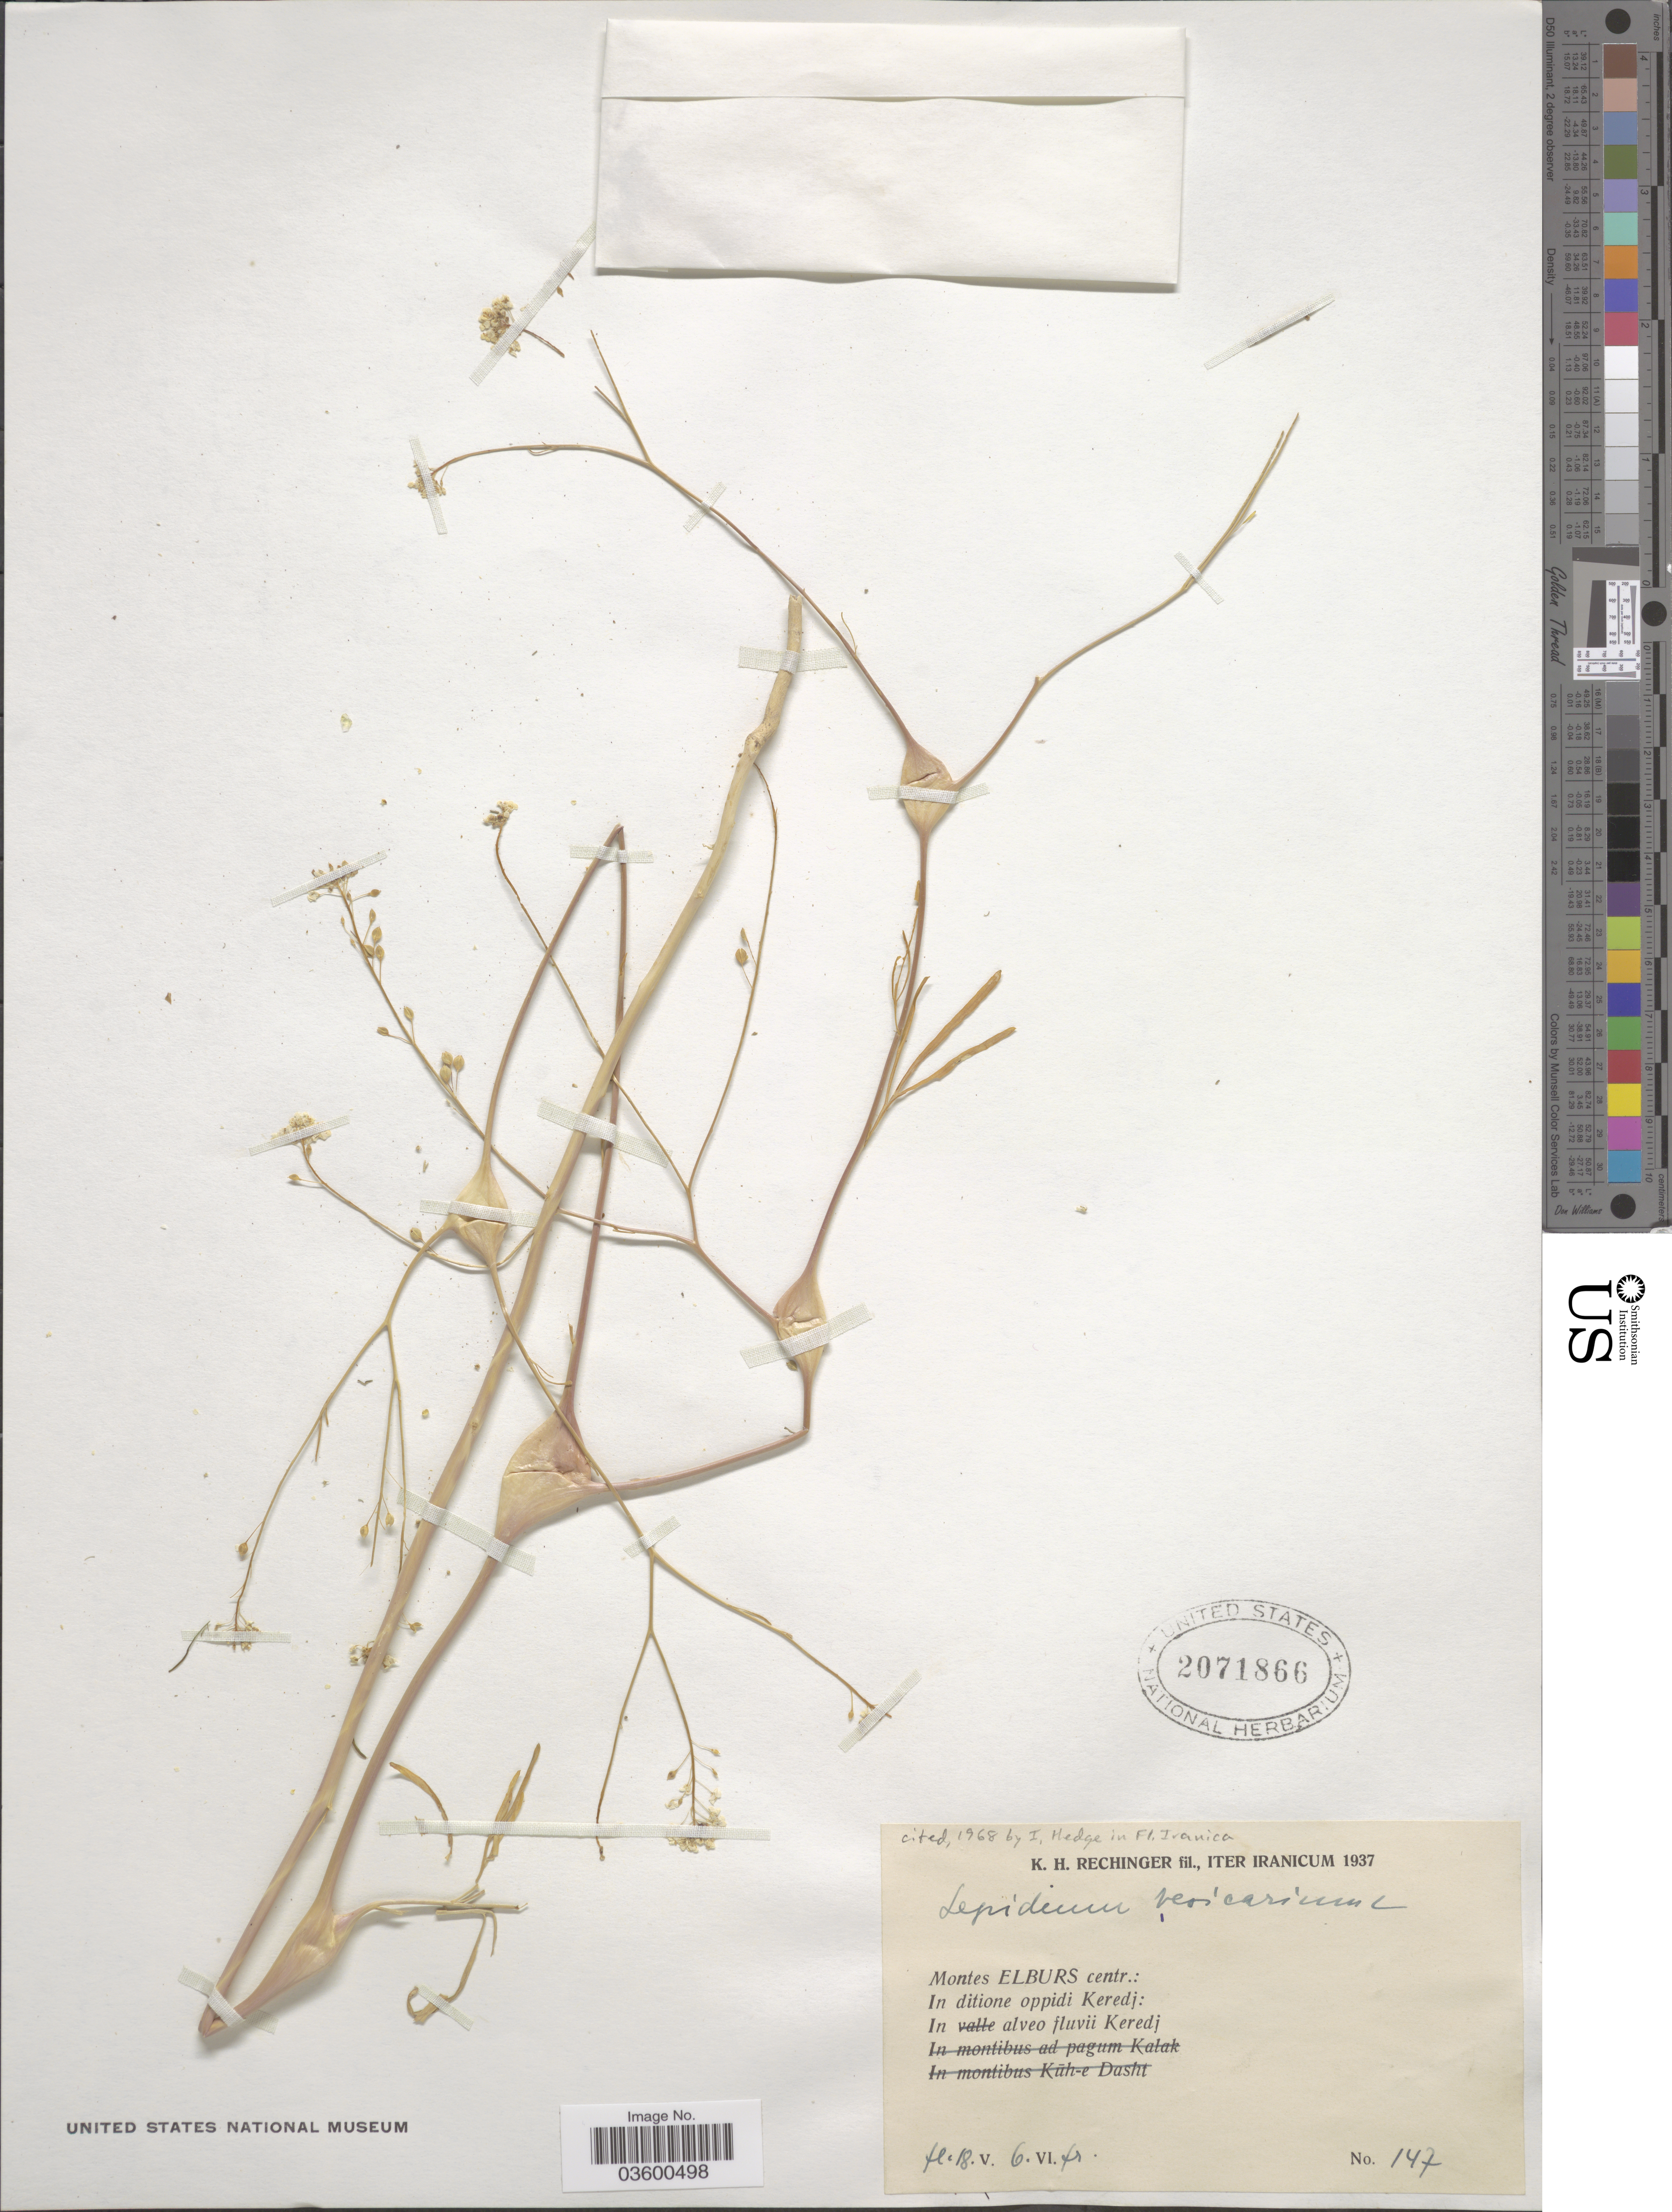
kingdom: Plantae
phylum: Tracheophyta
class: Magnoliopsida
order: Brassicales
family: Brassicaceae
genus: Lepidium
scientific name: Lepidium vesicarium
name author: L.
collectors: K. H. Rechinger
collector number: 147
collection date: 1937-05-18/1937-06-06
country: Iran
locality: Montes Elburs cent.: In ditione oppidi Keredj: In alveo fluvii Keredj.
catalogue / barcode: US 2071866